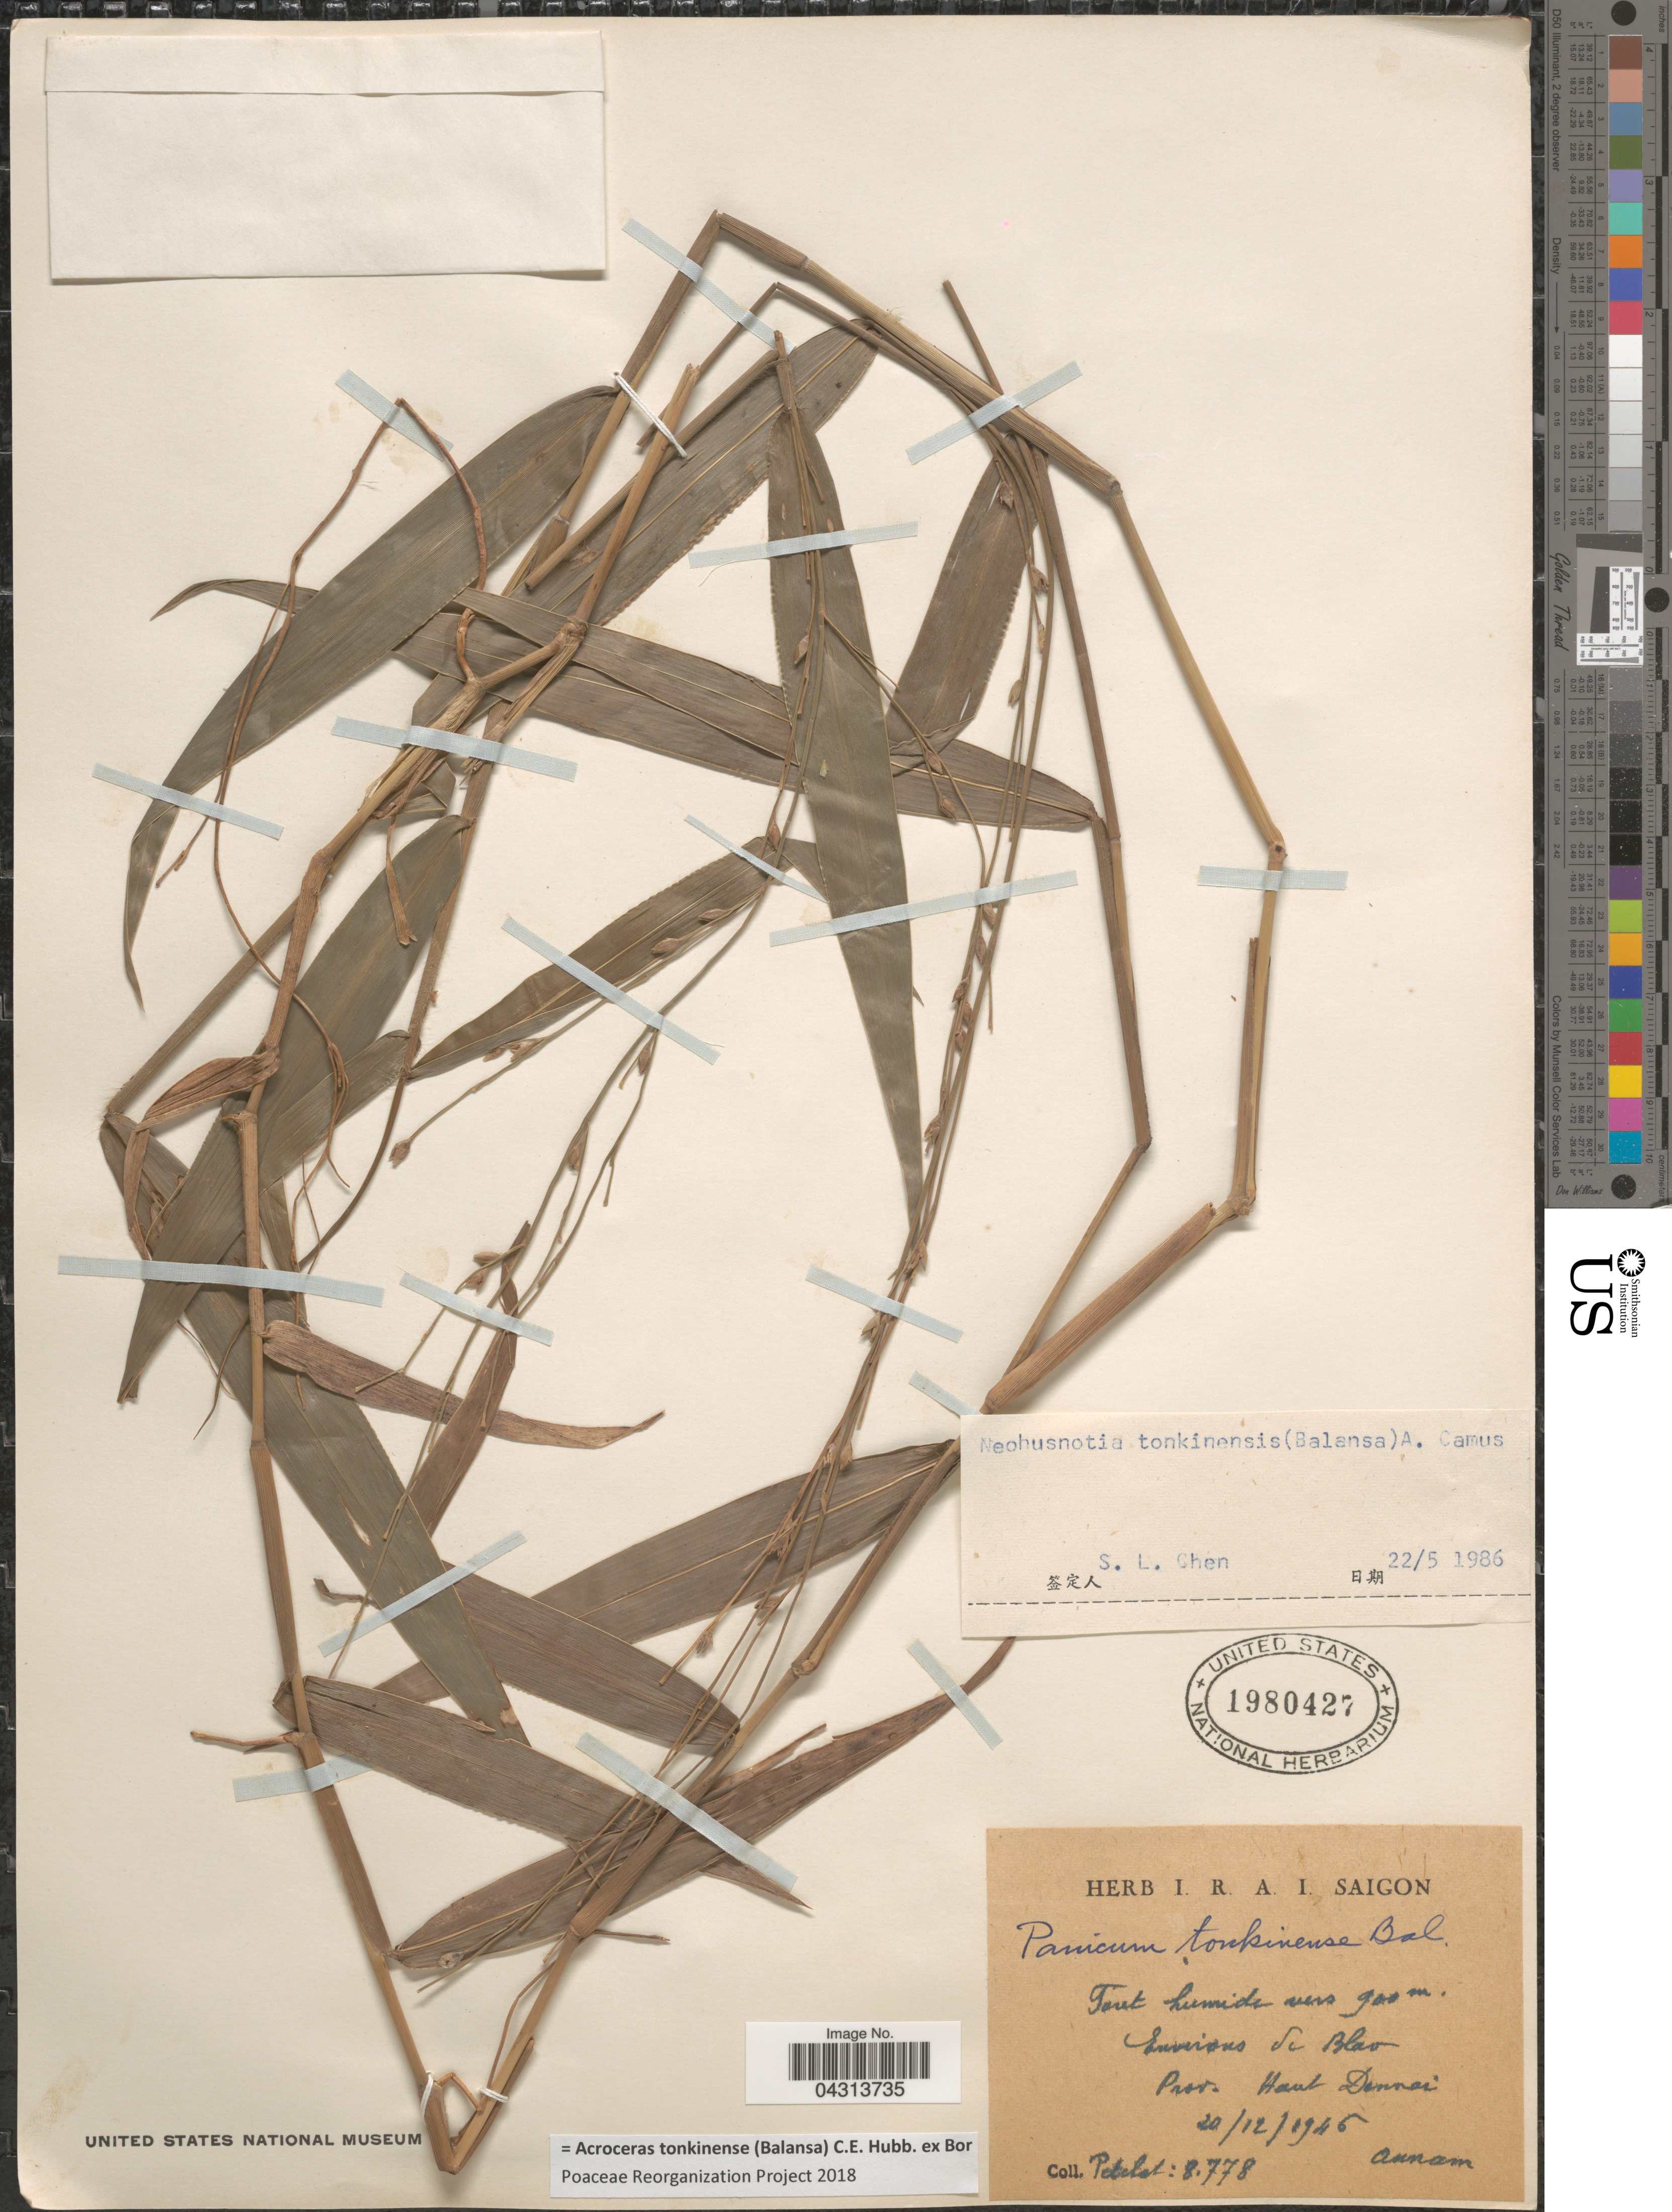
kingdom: Plantae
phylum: Tracheophyta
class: Liliopsida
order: Poales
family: Poaceae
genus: Acroceras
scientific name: Acroceras tonkinense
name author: (Balansa) C.E. Hubb. ex Bor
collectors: Pételot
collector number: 8778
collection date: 1946-12-20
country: Vietnam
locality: Environs de Blao. Prov. Haut Donnai. Annam.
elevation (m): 900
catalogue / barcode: US 1980427